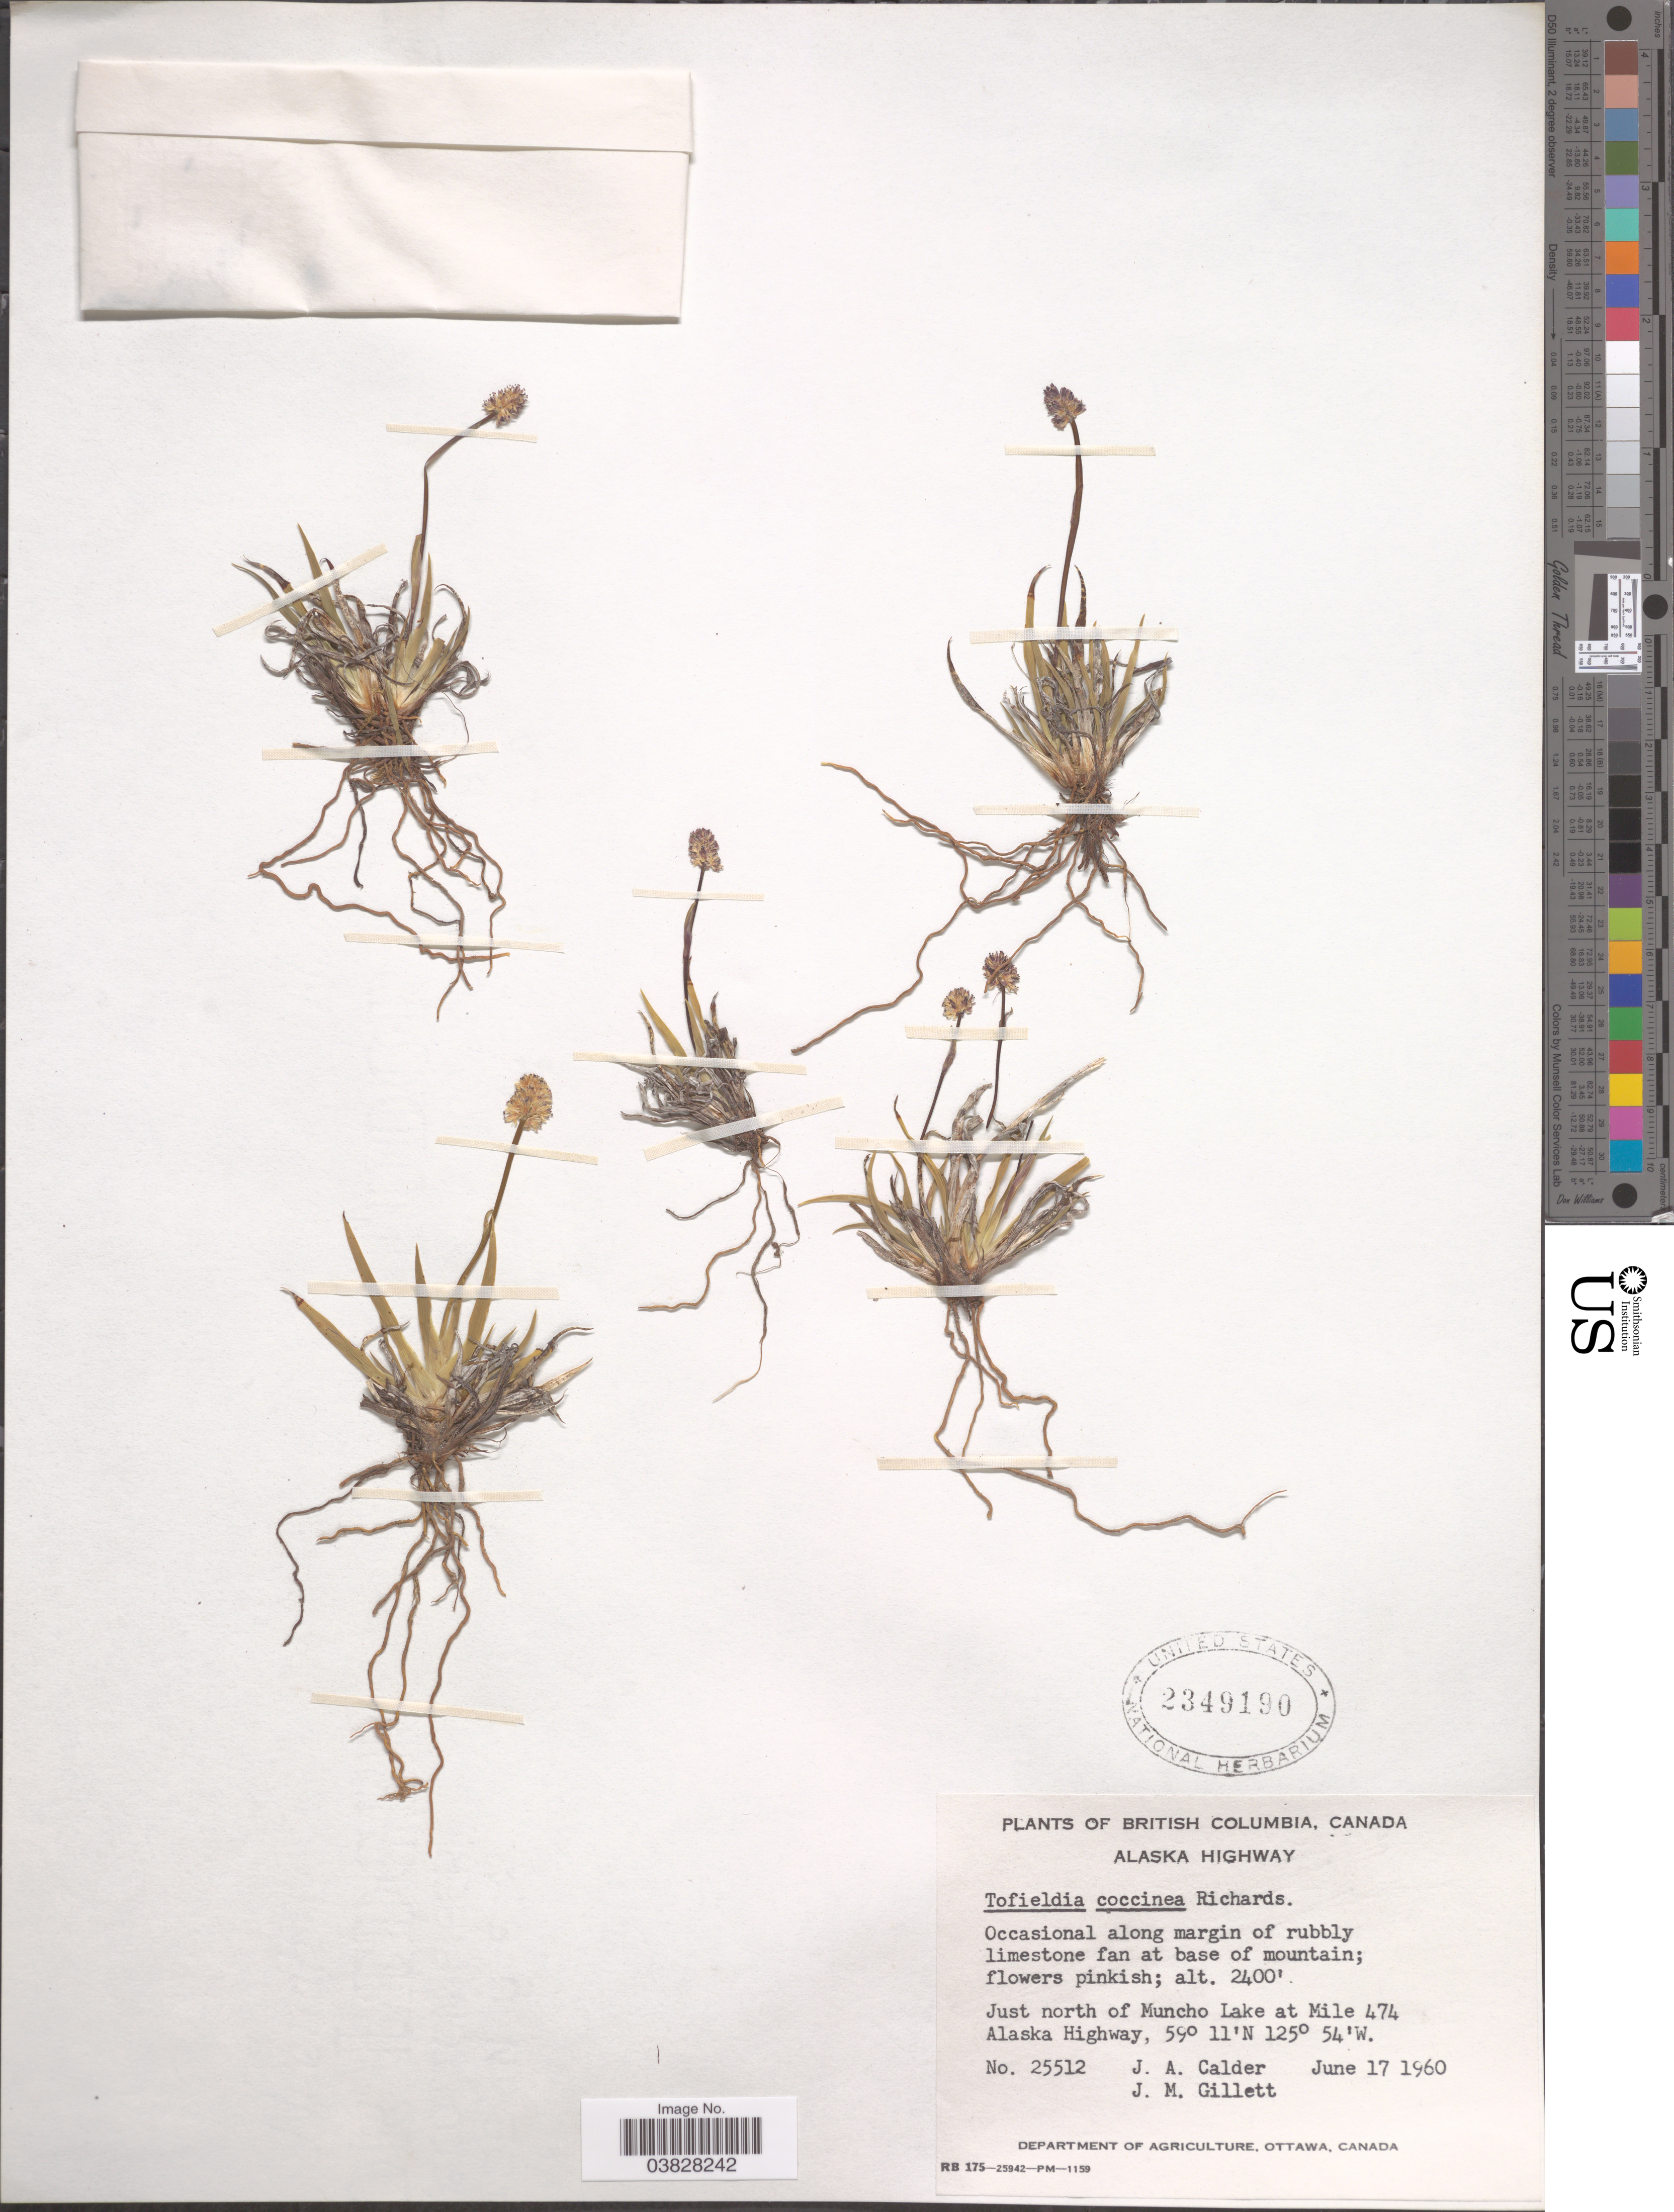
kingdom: Plantae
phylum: Tracheophyta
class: Liliopsida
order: Alismatales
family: Tofieldiaceae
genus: Tofieldia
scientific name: Tofieldia coccinea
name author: Richardson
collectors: J. A. Calder & J. M. Gillett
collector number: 25512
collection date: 1960-06-17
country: Canada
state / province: British Columbia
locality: Alaska Highway. Just north of Muncho Lake at Mile 474 Alaska Highway.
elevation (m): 732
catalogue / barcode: US 2349190